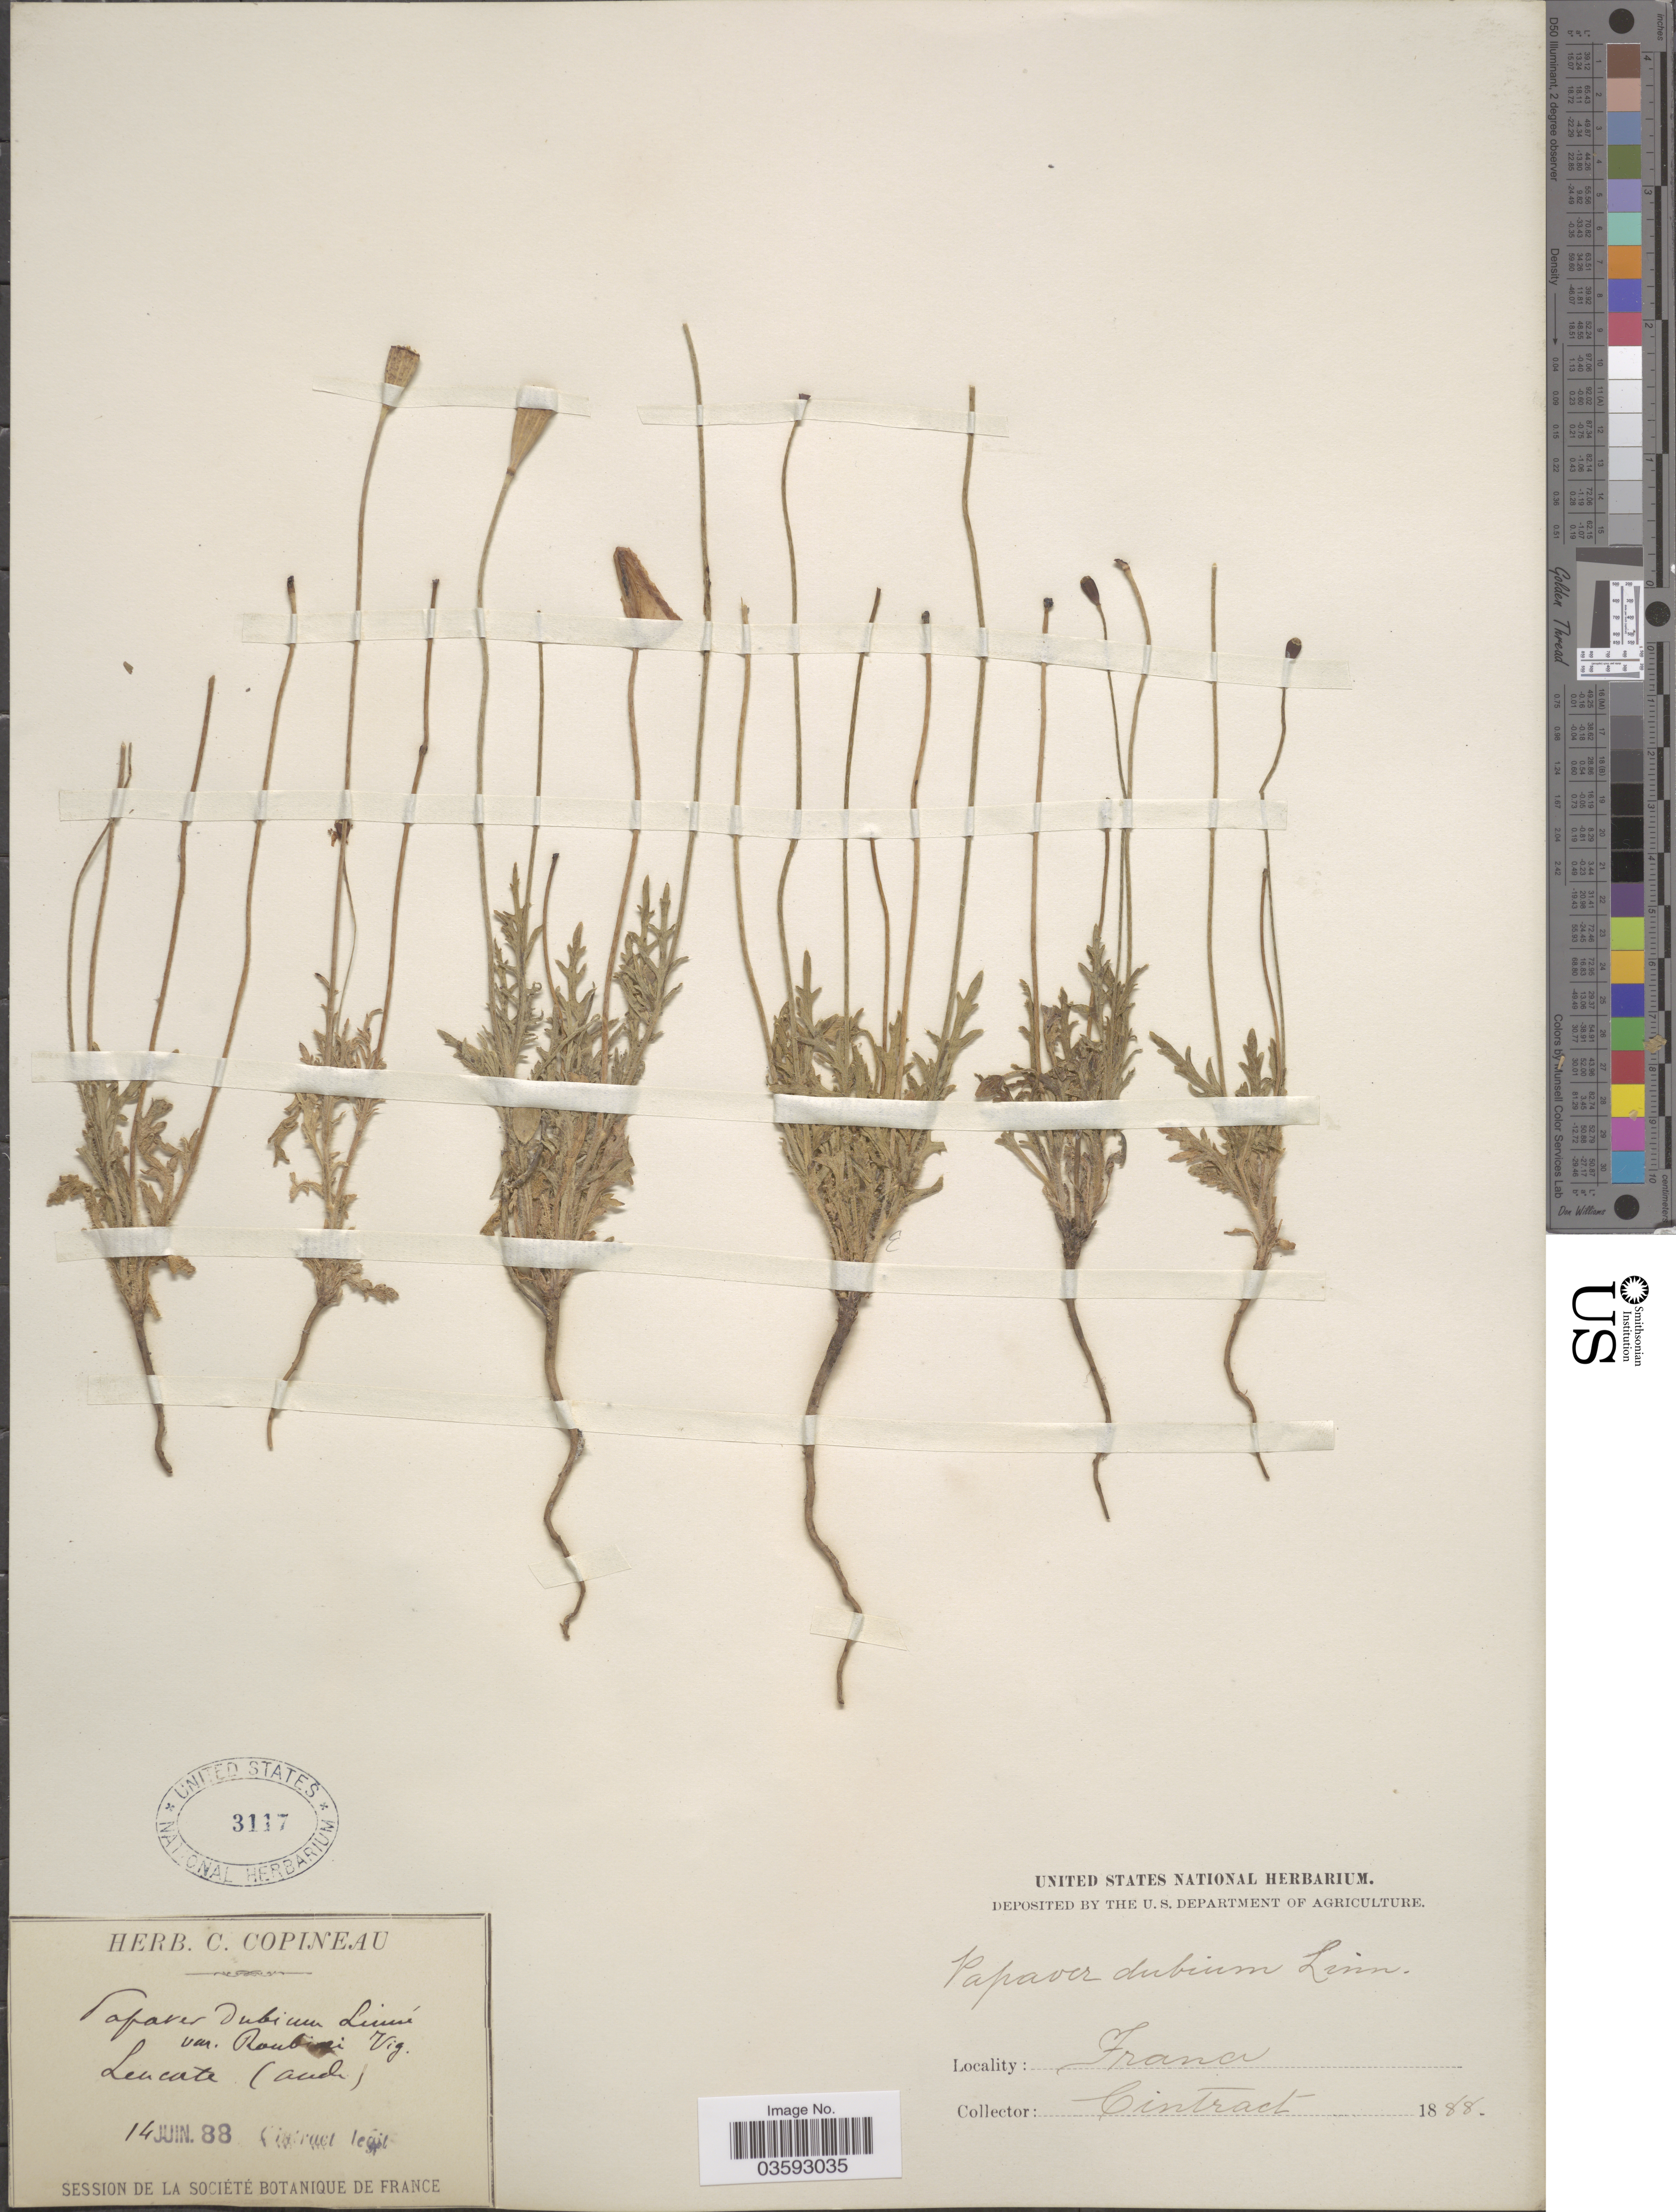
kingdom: Plantae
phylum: Tracheophyta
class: Magnoliopsida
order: Ranunculales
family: Papaveraceae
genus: Papaver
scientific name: Papaver dubium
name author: L.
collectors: Cintract, --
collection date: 1888-06-14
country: France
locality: Leucate (ande).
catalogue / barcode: US 3117